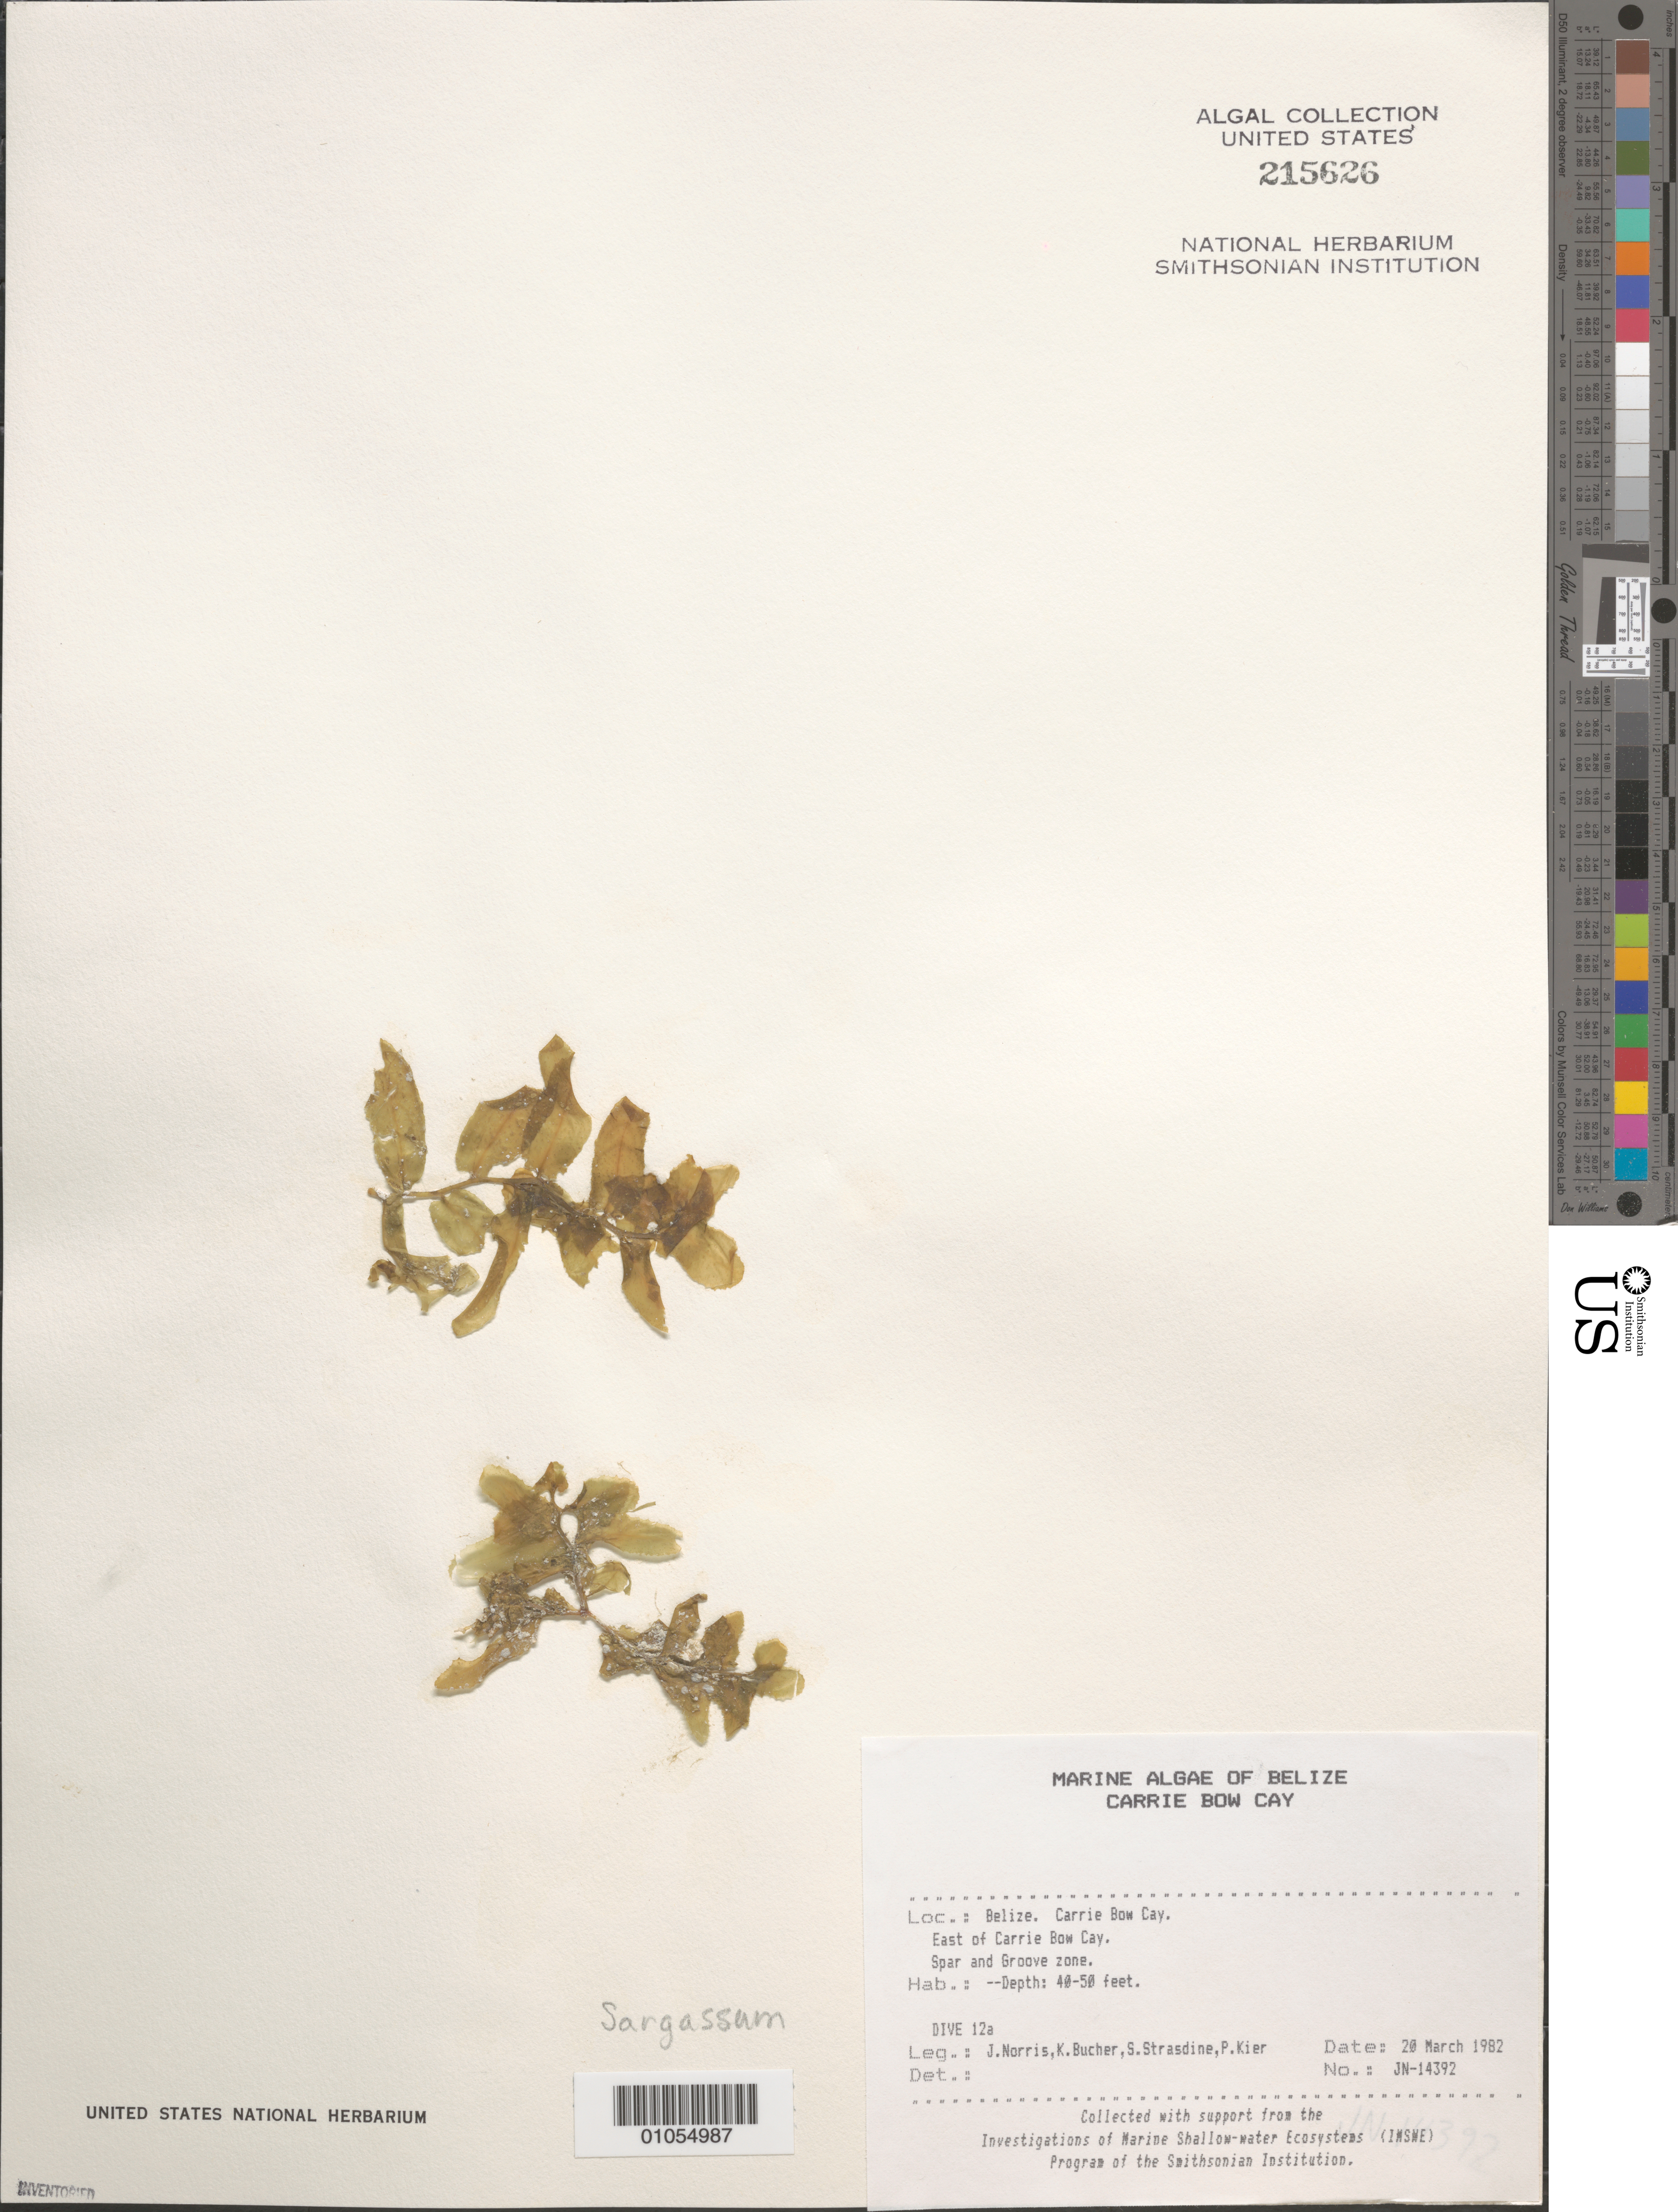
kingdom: Chromista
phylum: Ochrophyta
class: Phaeophyceae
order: Fucales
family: Sargassaceae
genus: Sargassum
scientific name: Sargassum sp.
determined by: Norris, James N.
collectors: J. N. Norris, K. E. Bucher, S. Strasdine & P. Kier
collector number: JN-14392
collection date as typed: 20 Mar 1982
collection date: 1982-03-20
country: Belize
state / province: Stann Creek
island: Carrie Bow Cay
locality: East of Carrie Bow Cay, spur and groove zone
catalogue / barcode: US 215626